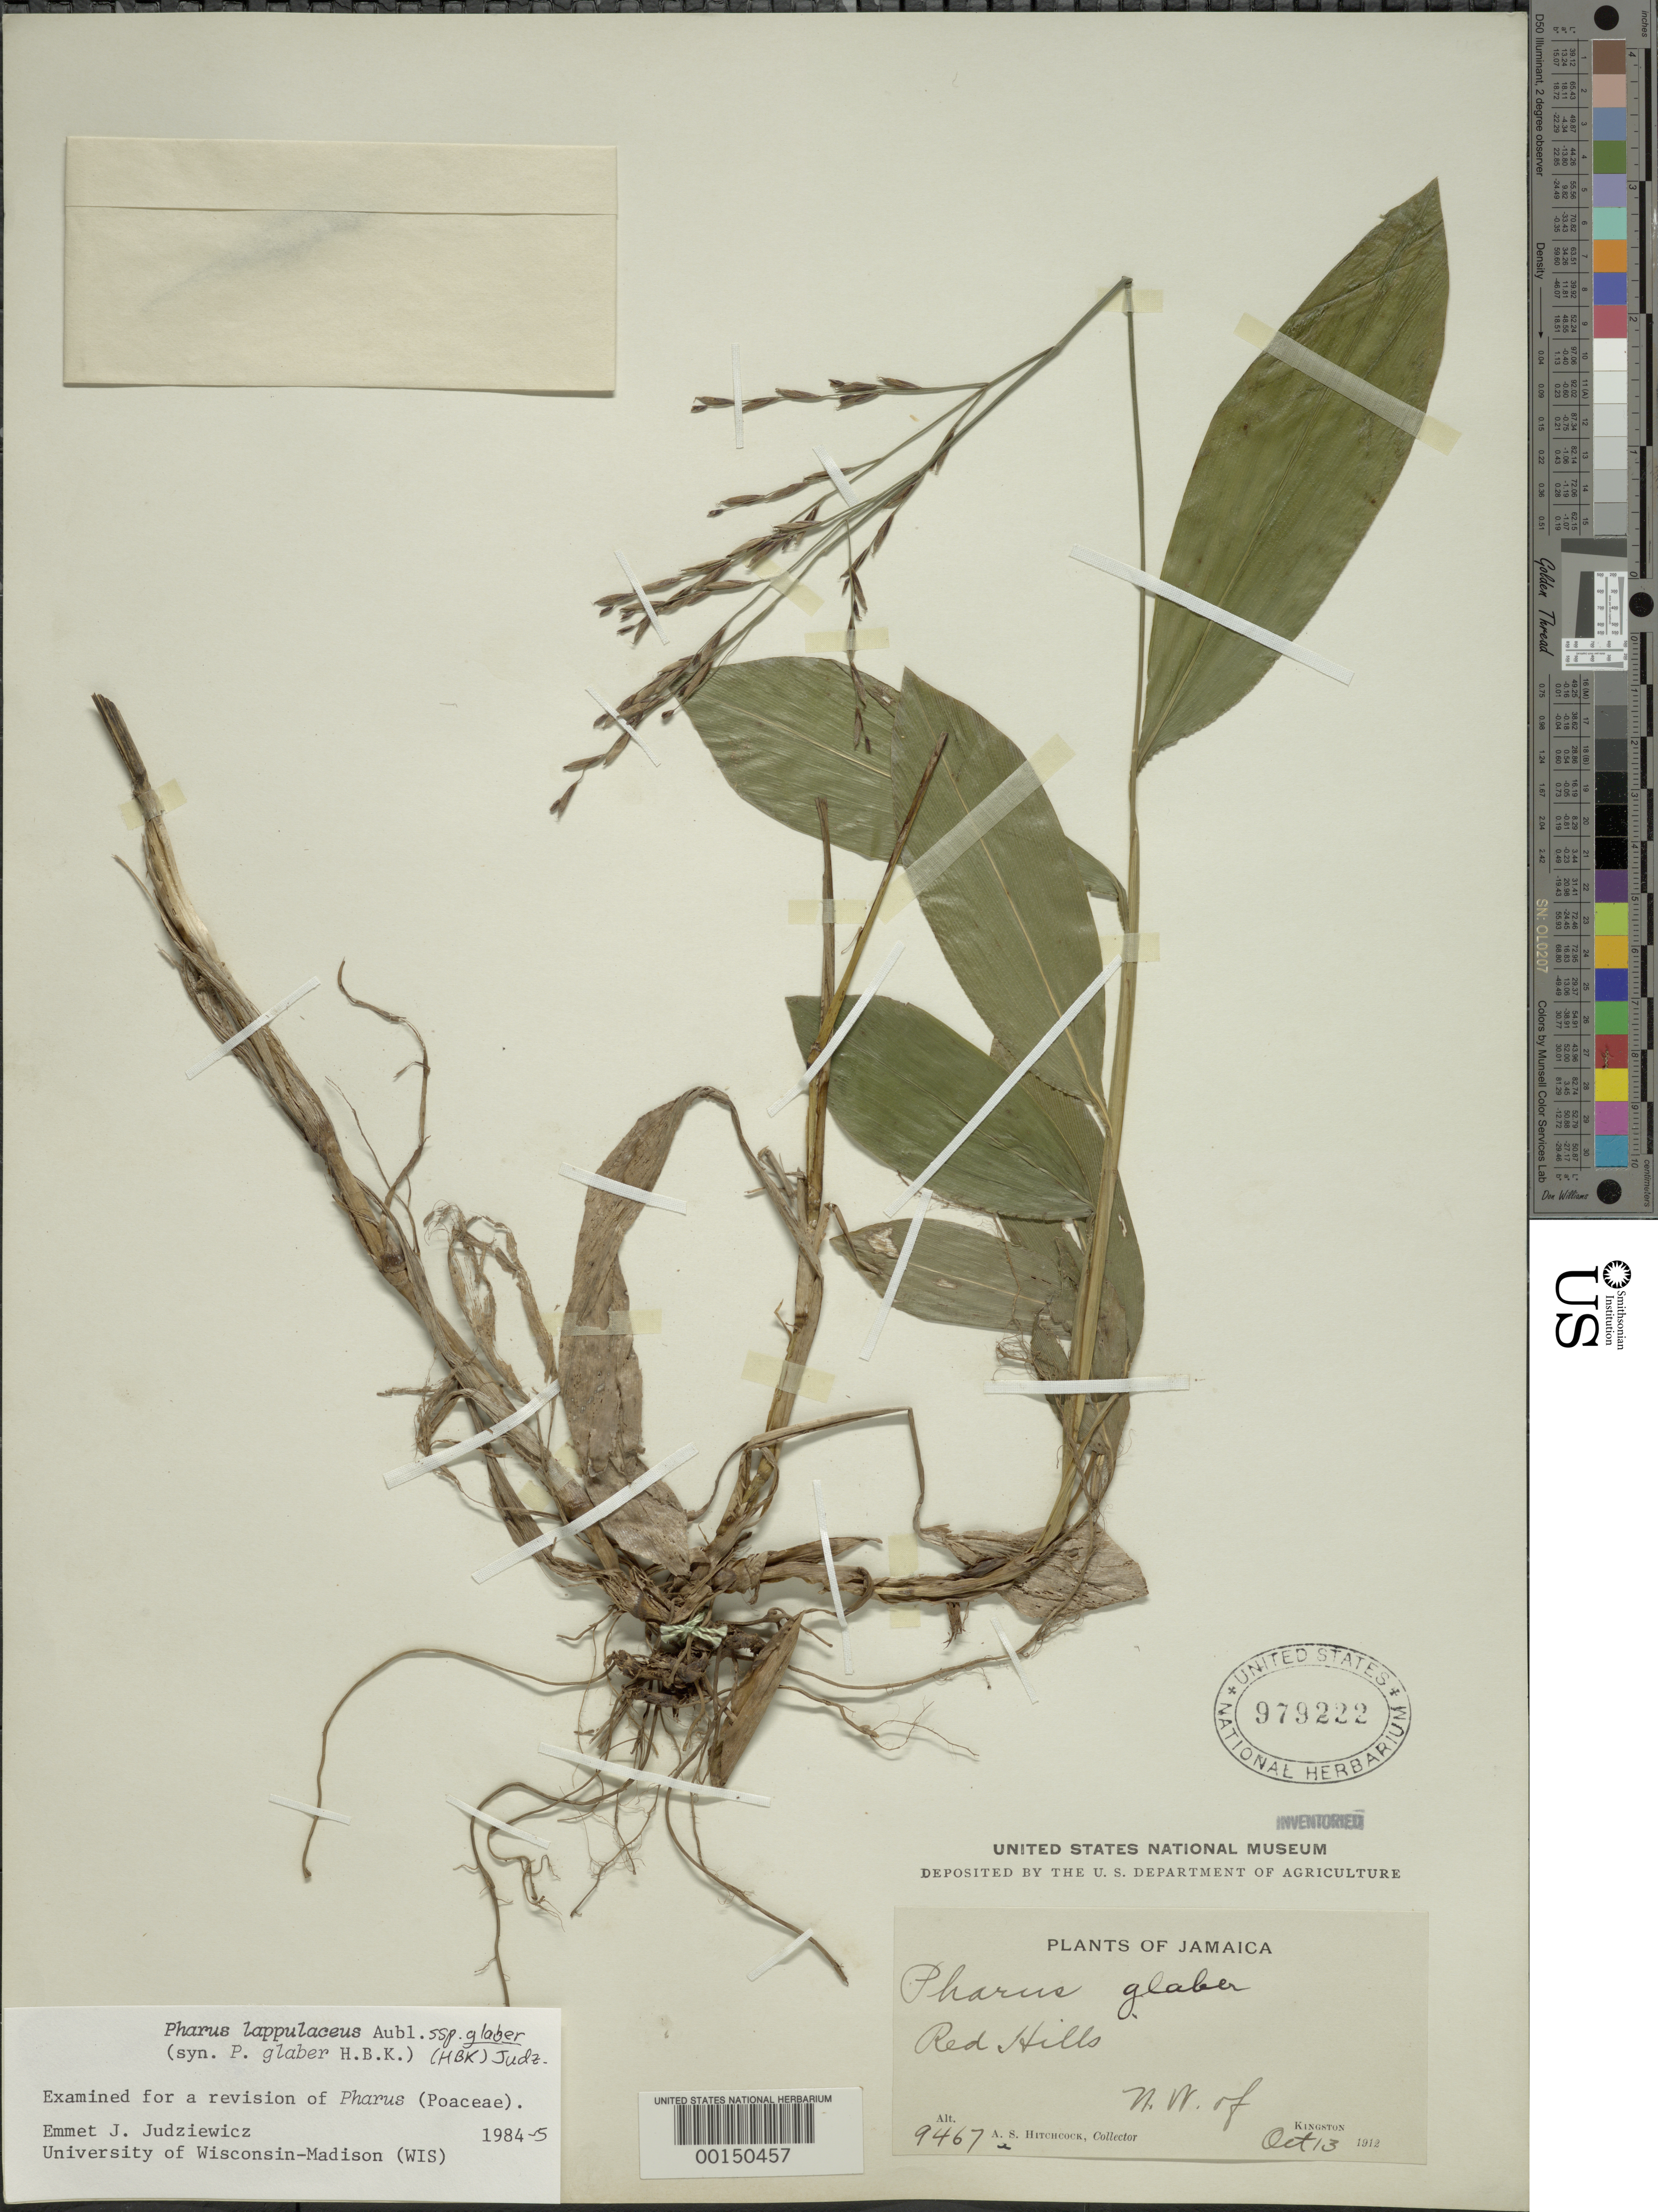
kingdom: Plantae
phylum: Tracheophyta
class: Liliopsida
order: Poales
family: Poaceae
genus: Pharus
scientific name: Pharus lappulaceus subsp. glaber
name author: (Kunth) Judz.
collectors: A. S. Hitchcock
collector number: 9467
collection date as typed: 13 Oct 1912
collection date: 1912-10-13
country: Jamaica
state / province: Kingston-St. John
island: Greater Antilles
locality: Red hills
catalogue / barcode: US 979222